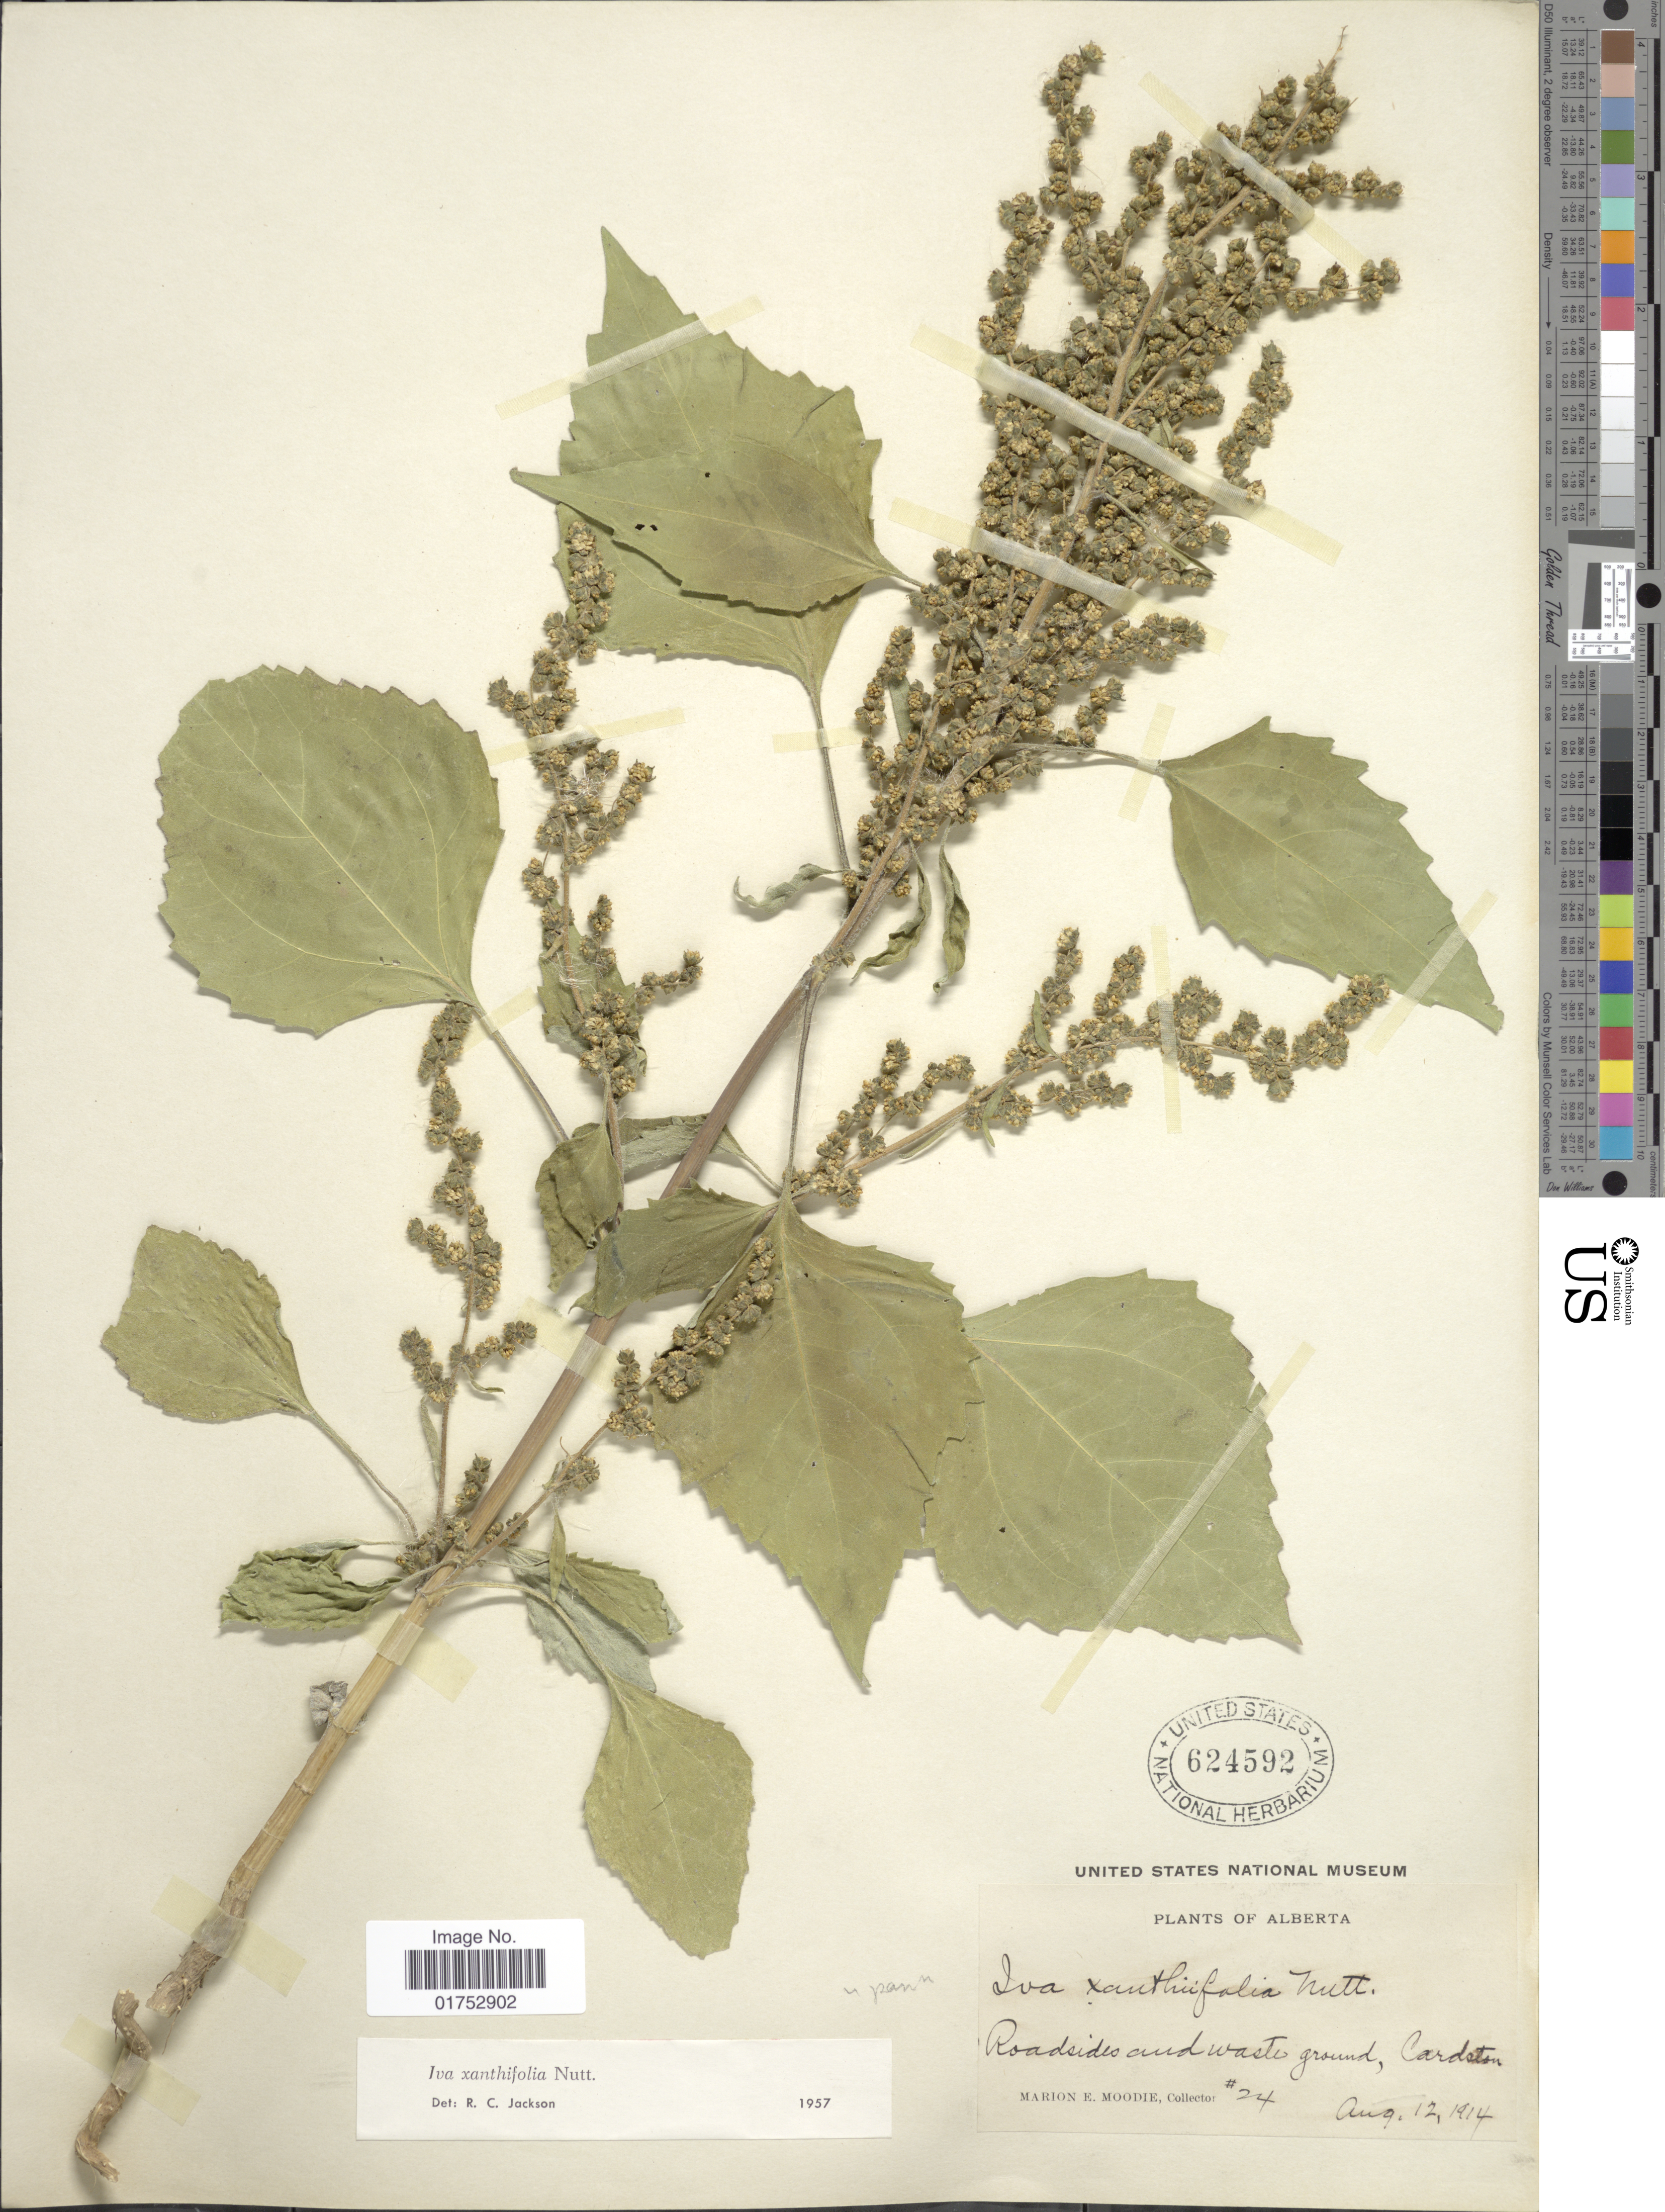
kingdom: Plantae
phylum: Tracheophyta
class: Magnoliopsida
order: Asterales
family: Asteraceae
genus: Iva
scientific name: Iva xanthifolia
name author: Nutt.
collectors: M. E. Moodie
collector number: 24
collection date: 1914-08-12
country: Canada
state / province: Alberta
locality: Cardston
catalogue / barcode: US 624592